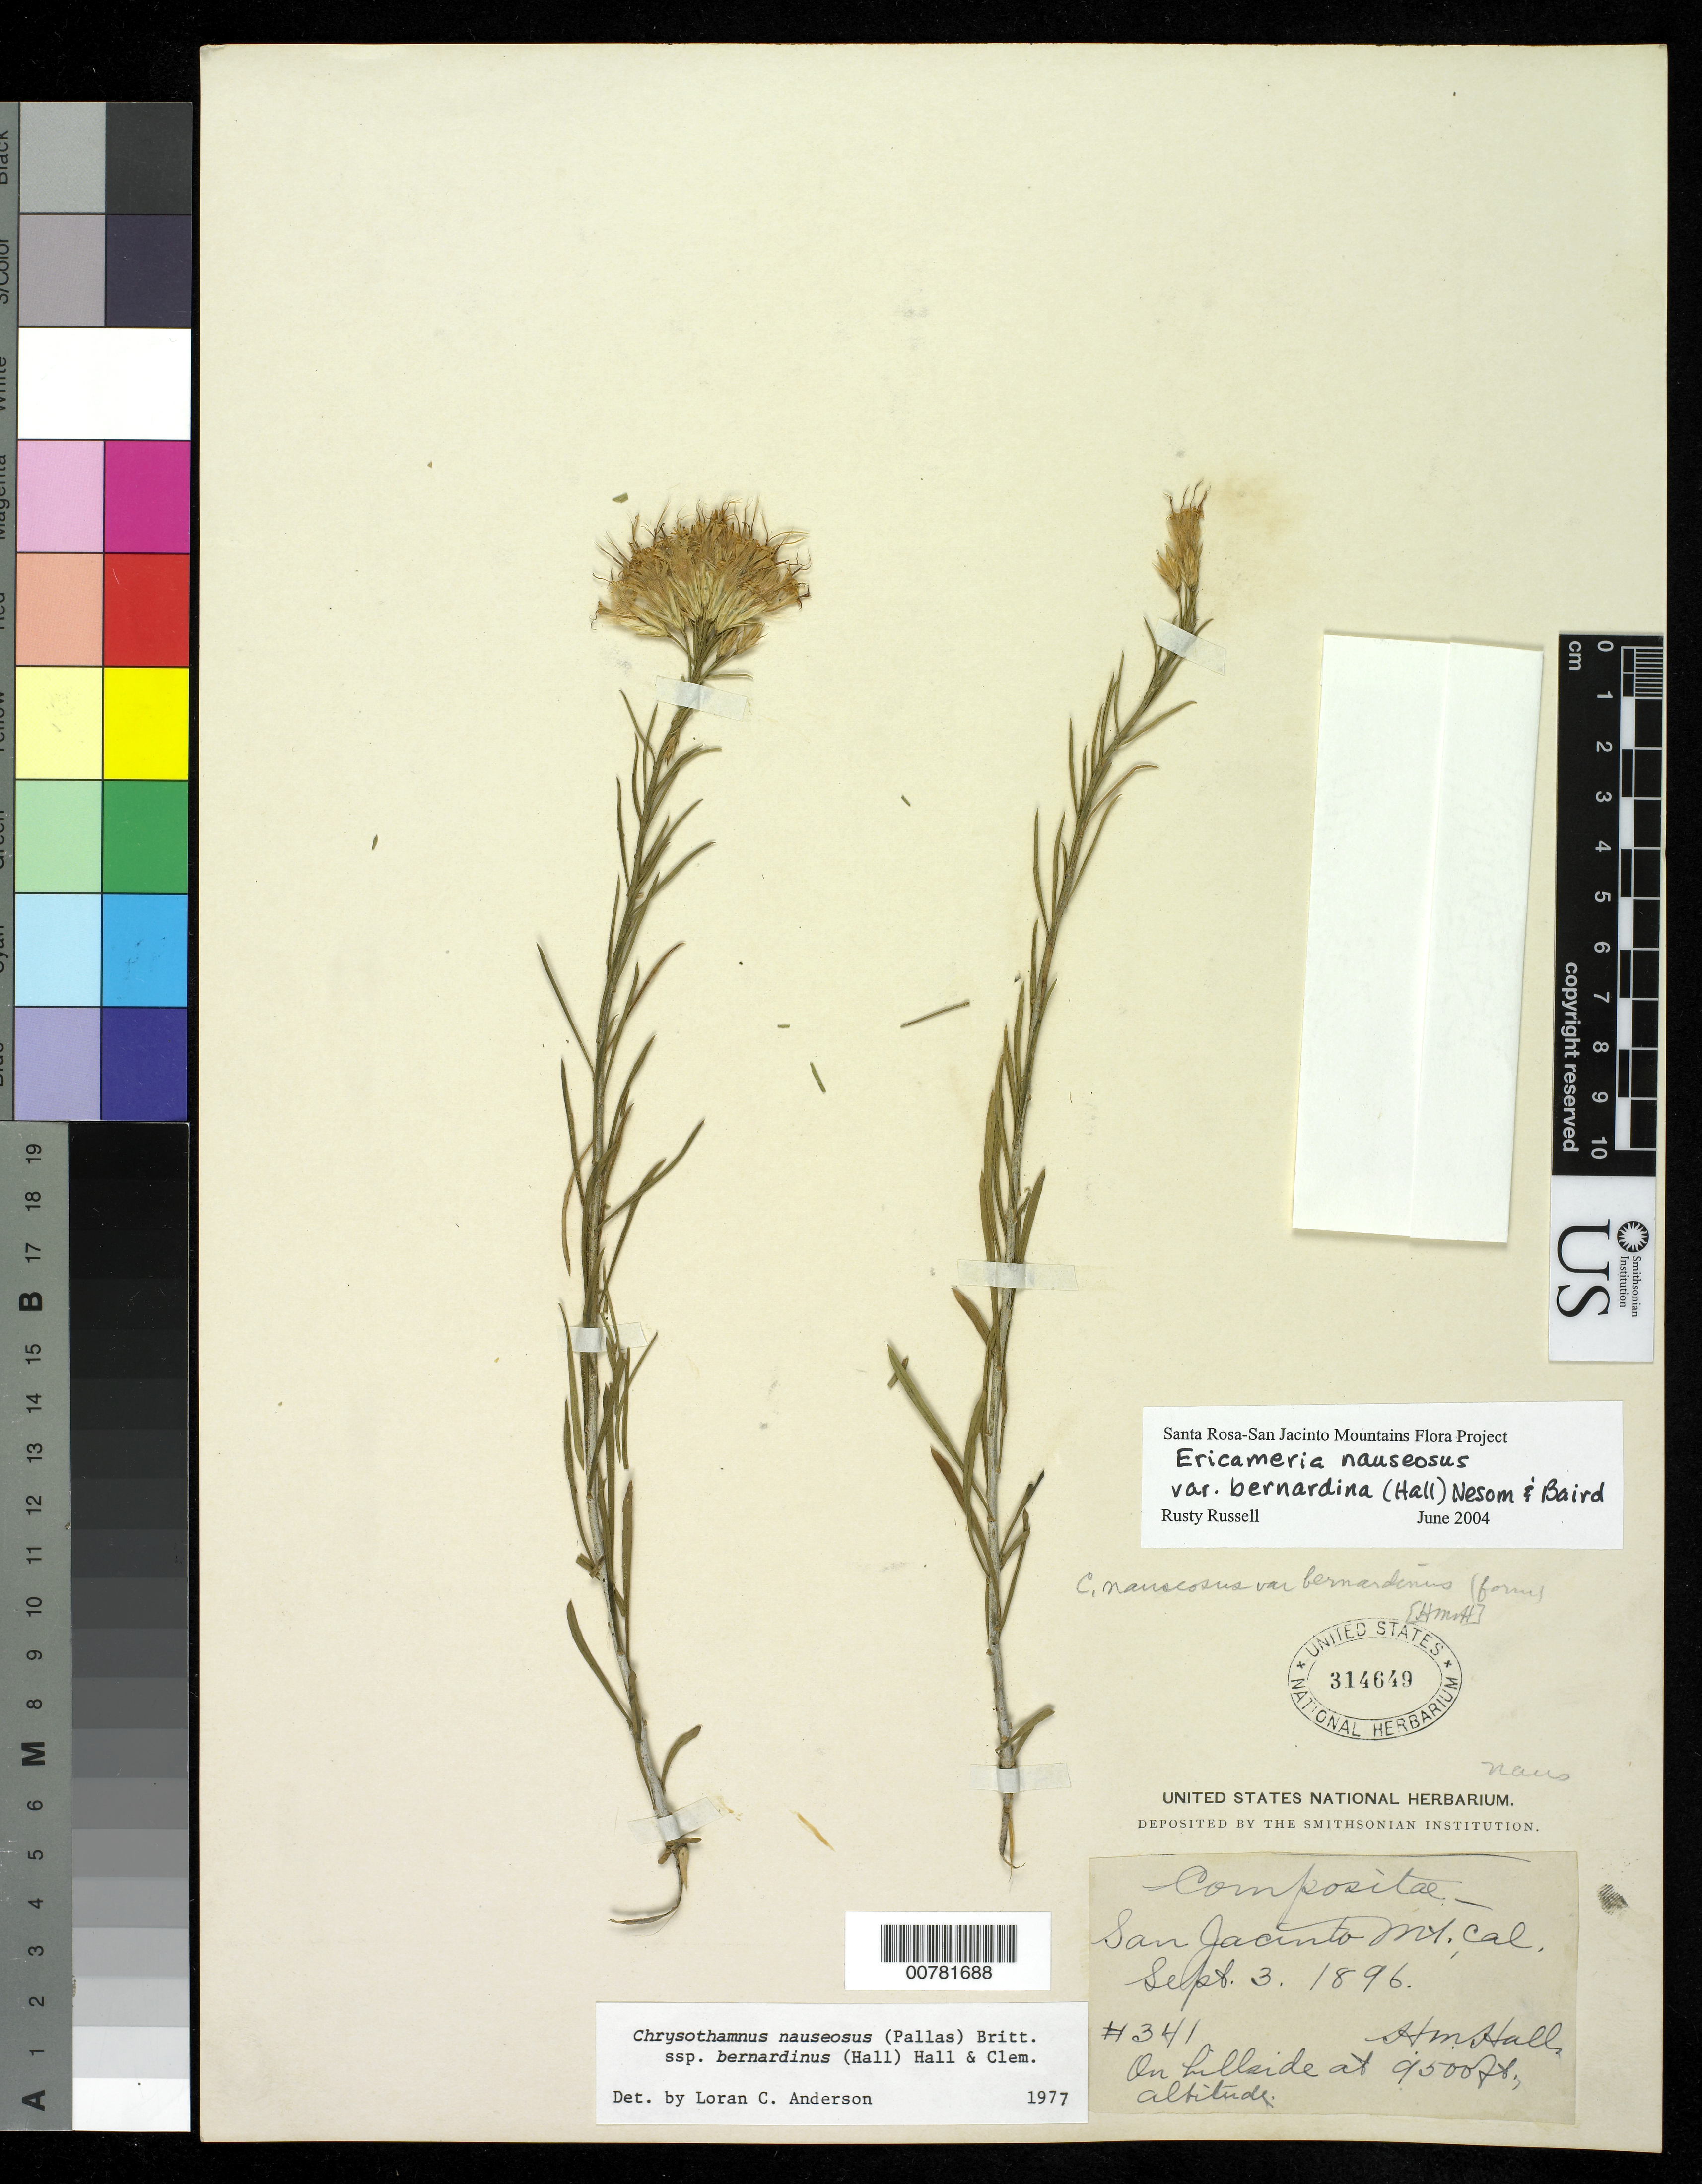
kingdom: Plantae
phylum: Tracheophyta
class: Magnoliopsida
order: Asterales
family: Asteraceae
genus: Ericameria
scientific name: Ericameria nauseosa var. bernardina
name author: (H.M. Hall) G.L. Nesom & G.I. Baird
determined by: Urbatsch, Lowell E., Curator (LSU), Louisiana State University (UNITED STATES)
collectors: H. M. Hall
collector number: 341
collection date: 1896-09-03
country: United States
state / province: California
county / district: Riverside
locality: San Jacinto Mt. Cal.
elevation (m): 2896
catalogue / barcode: US 314649